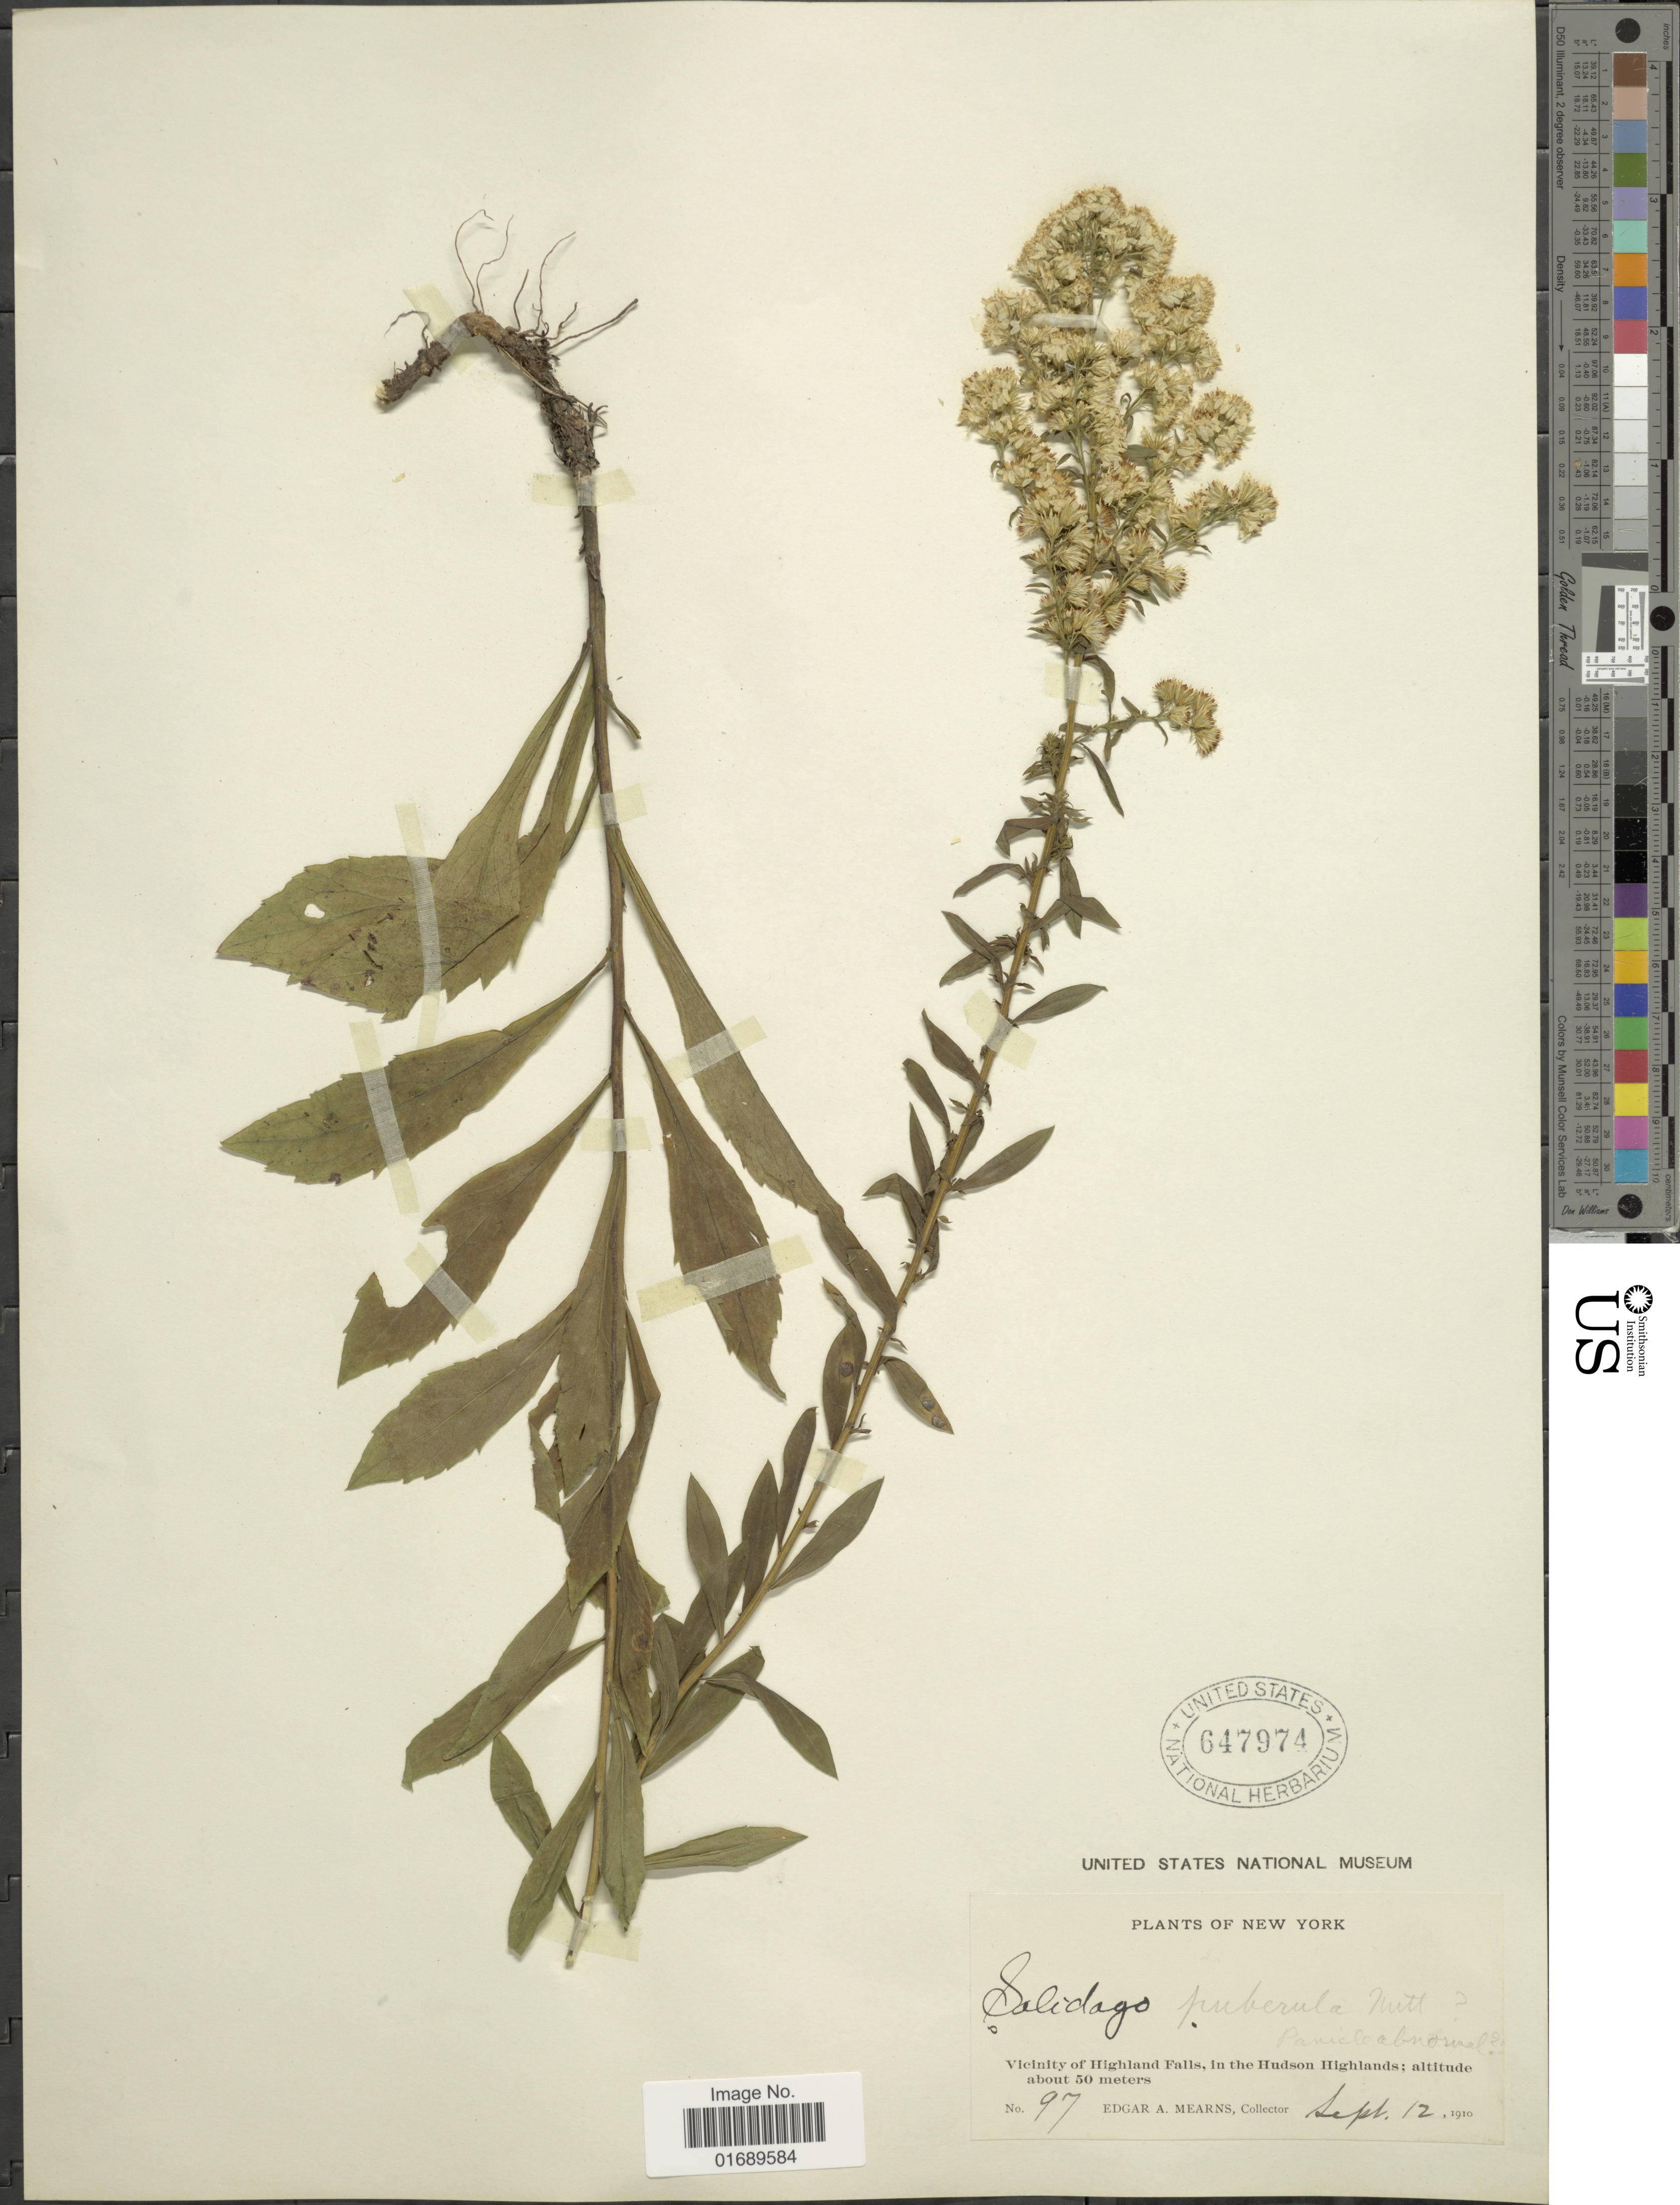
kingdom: Plantae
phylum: Tracheophyta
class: Magnoliopsida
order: Asterales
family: Asteraceae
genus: Solidago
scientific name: Solidago puberula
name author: Nutt.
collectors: E. A. Mearns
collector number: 97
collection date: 1910-09-12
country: United States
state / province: New York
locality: Vicinity of Highlands Falls, in the Hudson Highlands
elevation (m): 50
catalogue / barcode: US 647974